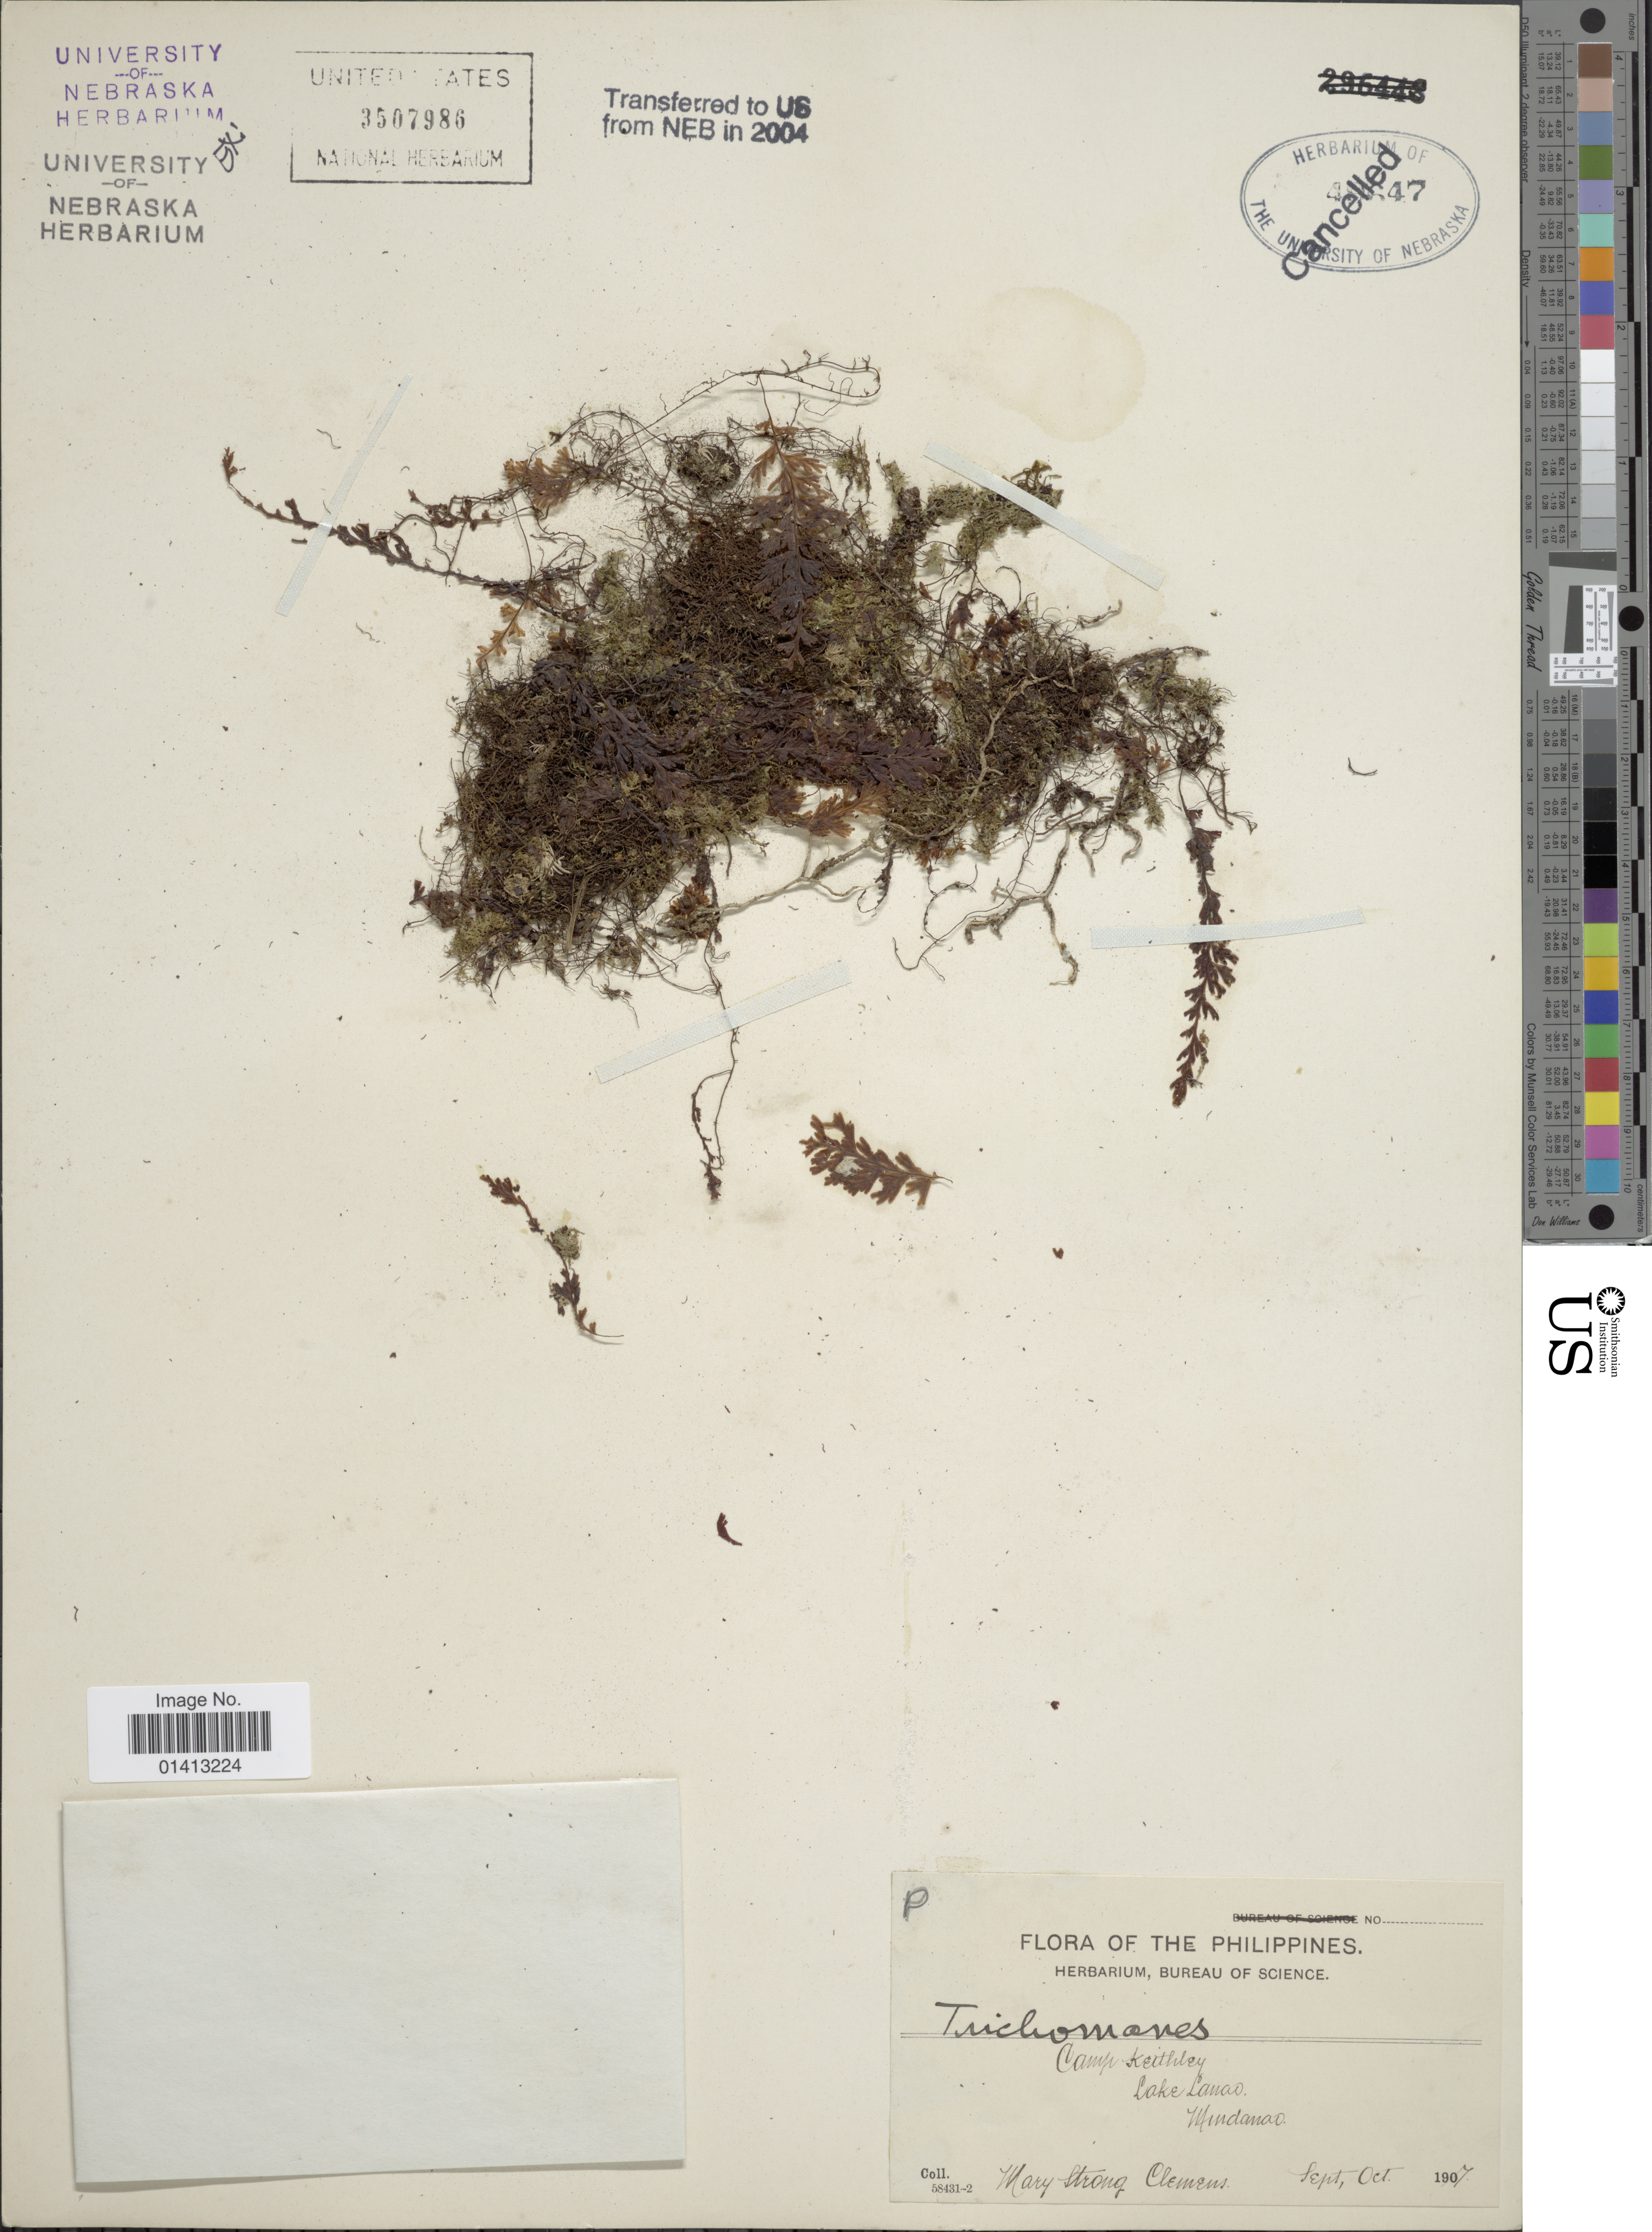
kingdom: Plantae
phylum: Tracheophyta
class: Polypodiopsida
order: Hymenophyllales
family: Hymenophyllaceae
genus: Crepidomanes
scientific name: Crepidomanes sp.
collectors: M. S. Clemens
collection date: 1907-09/1907-10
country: Philippines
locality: Camp Keithley, Lake Lanao, Mindanao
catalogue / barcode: US 3507986